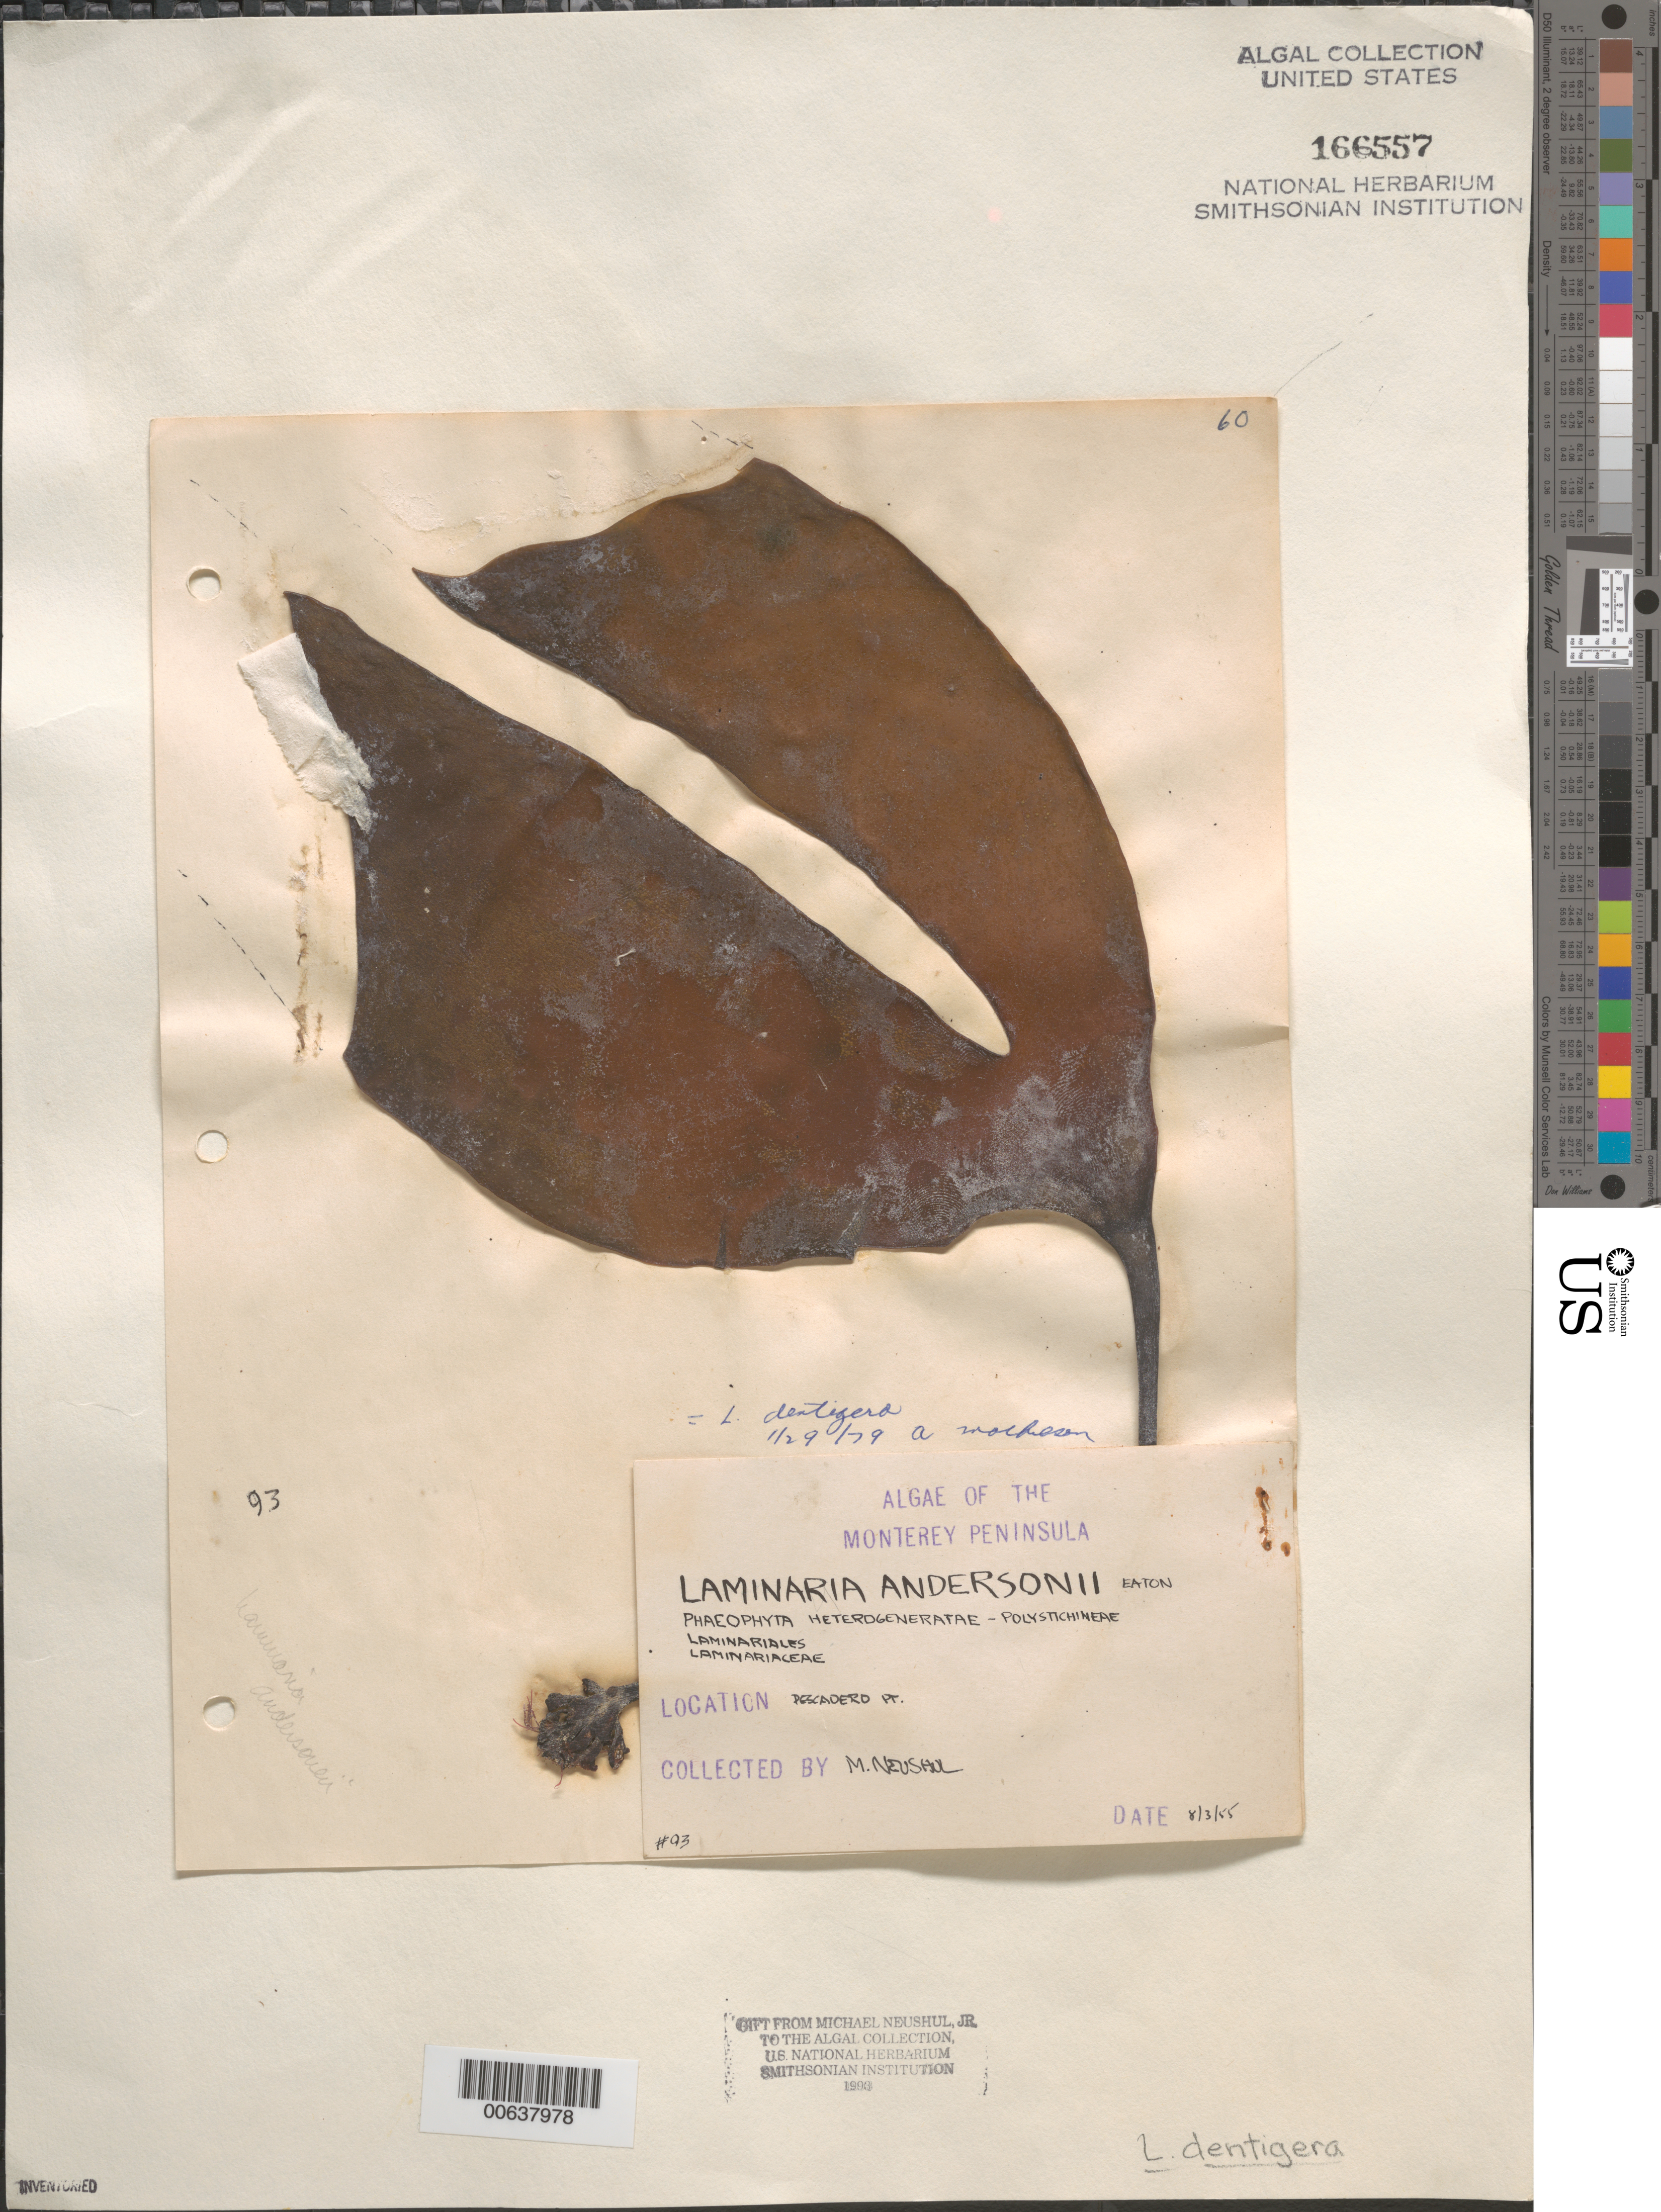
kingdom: Chromista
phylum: Ochrophyta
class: Phaeophyceae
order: Laminariales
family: Laminariaceae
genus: Laminaria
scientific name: Laminaria dentigera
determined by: Mathieson, A. C.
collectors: M. Neushul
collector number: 93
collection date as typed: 03 Aug 1955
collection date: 1955-08-03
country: United States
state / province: California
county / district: Monterey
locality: Pescadero Point, Monterey Peninsula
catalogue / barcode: US 166557